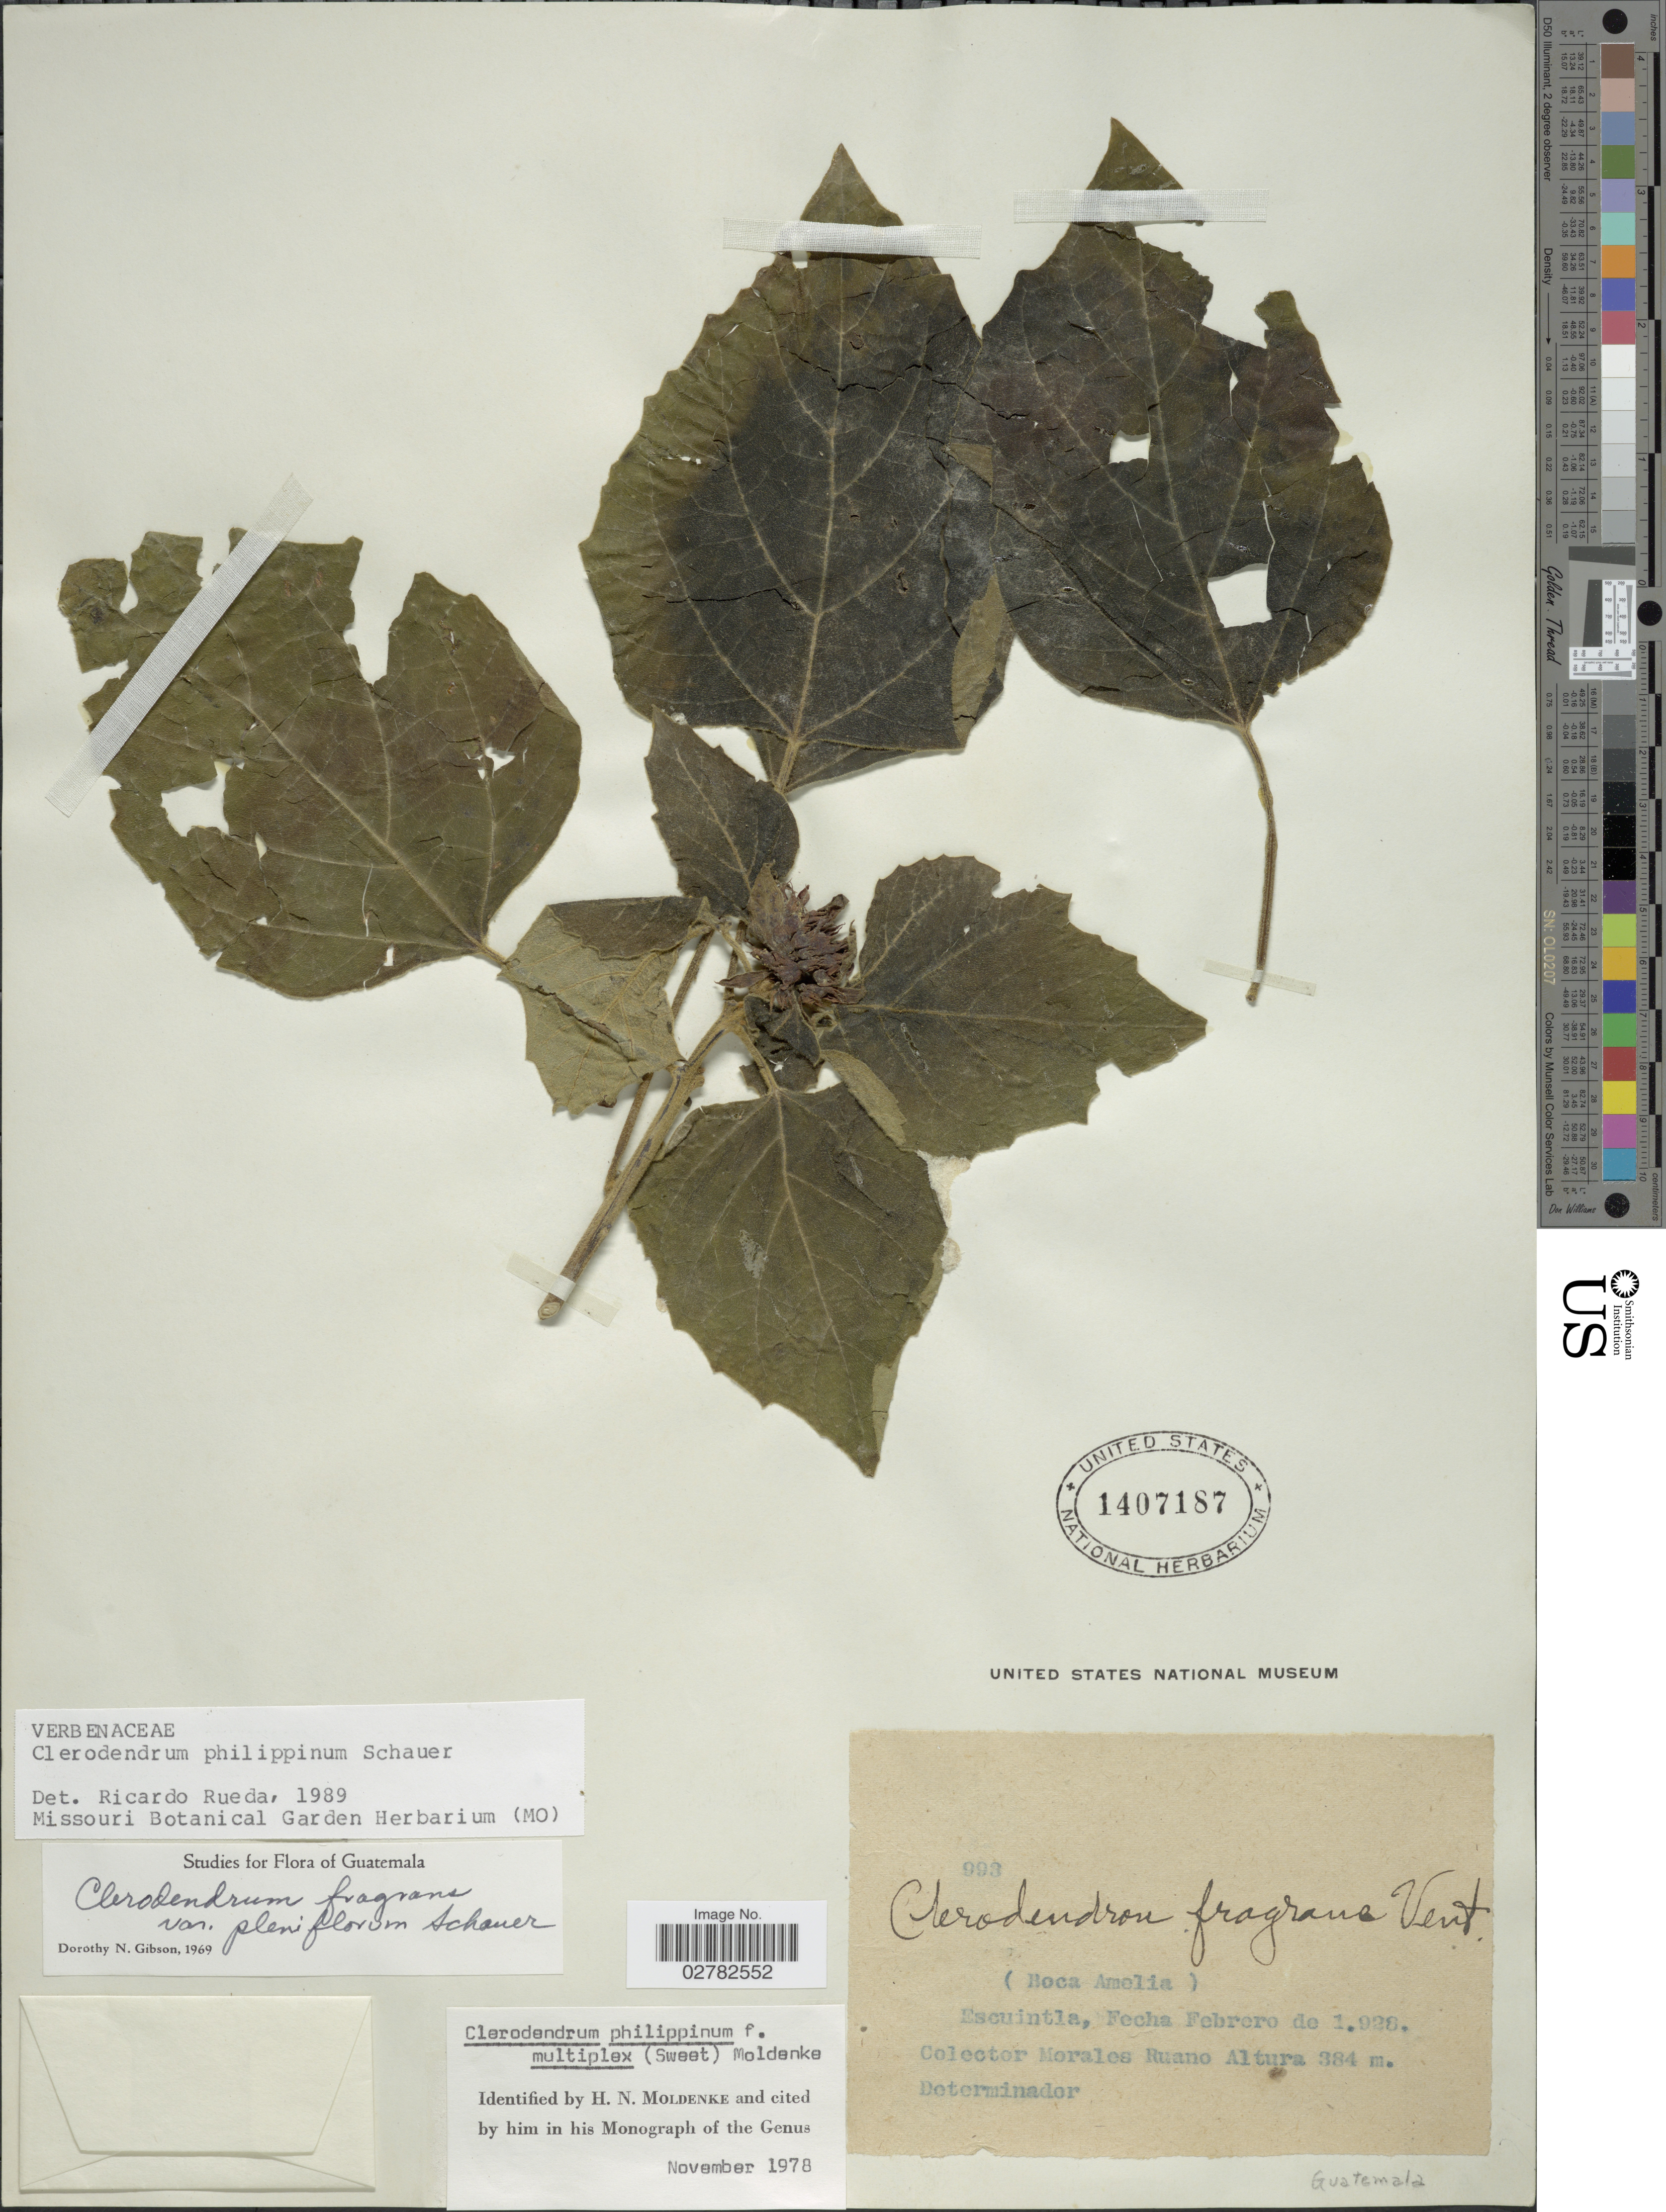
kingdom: Plantae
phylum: Tracheophyta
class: Magnoliopsida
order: Lamiales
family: Lamiaceae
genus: Clerodendrum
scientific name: Clerodendrum philippinum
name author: Schauer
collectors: M. Ruano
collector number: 993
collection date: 1928-02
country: Guatemala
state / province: Escuintla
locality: (Boca Amelia)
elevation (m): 384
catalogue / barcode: US 1407187